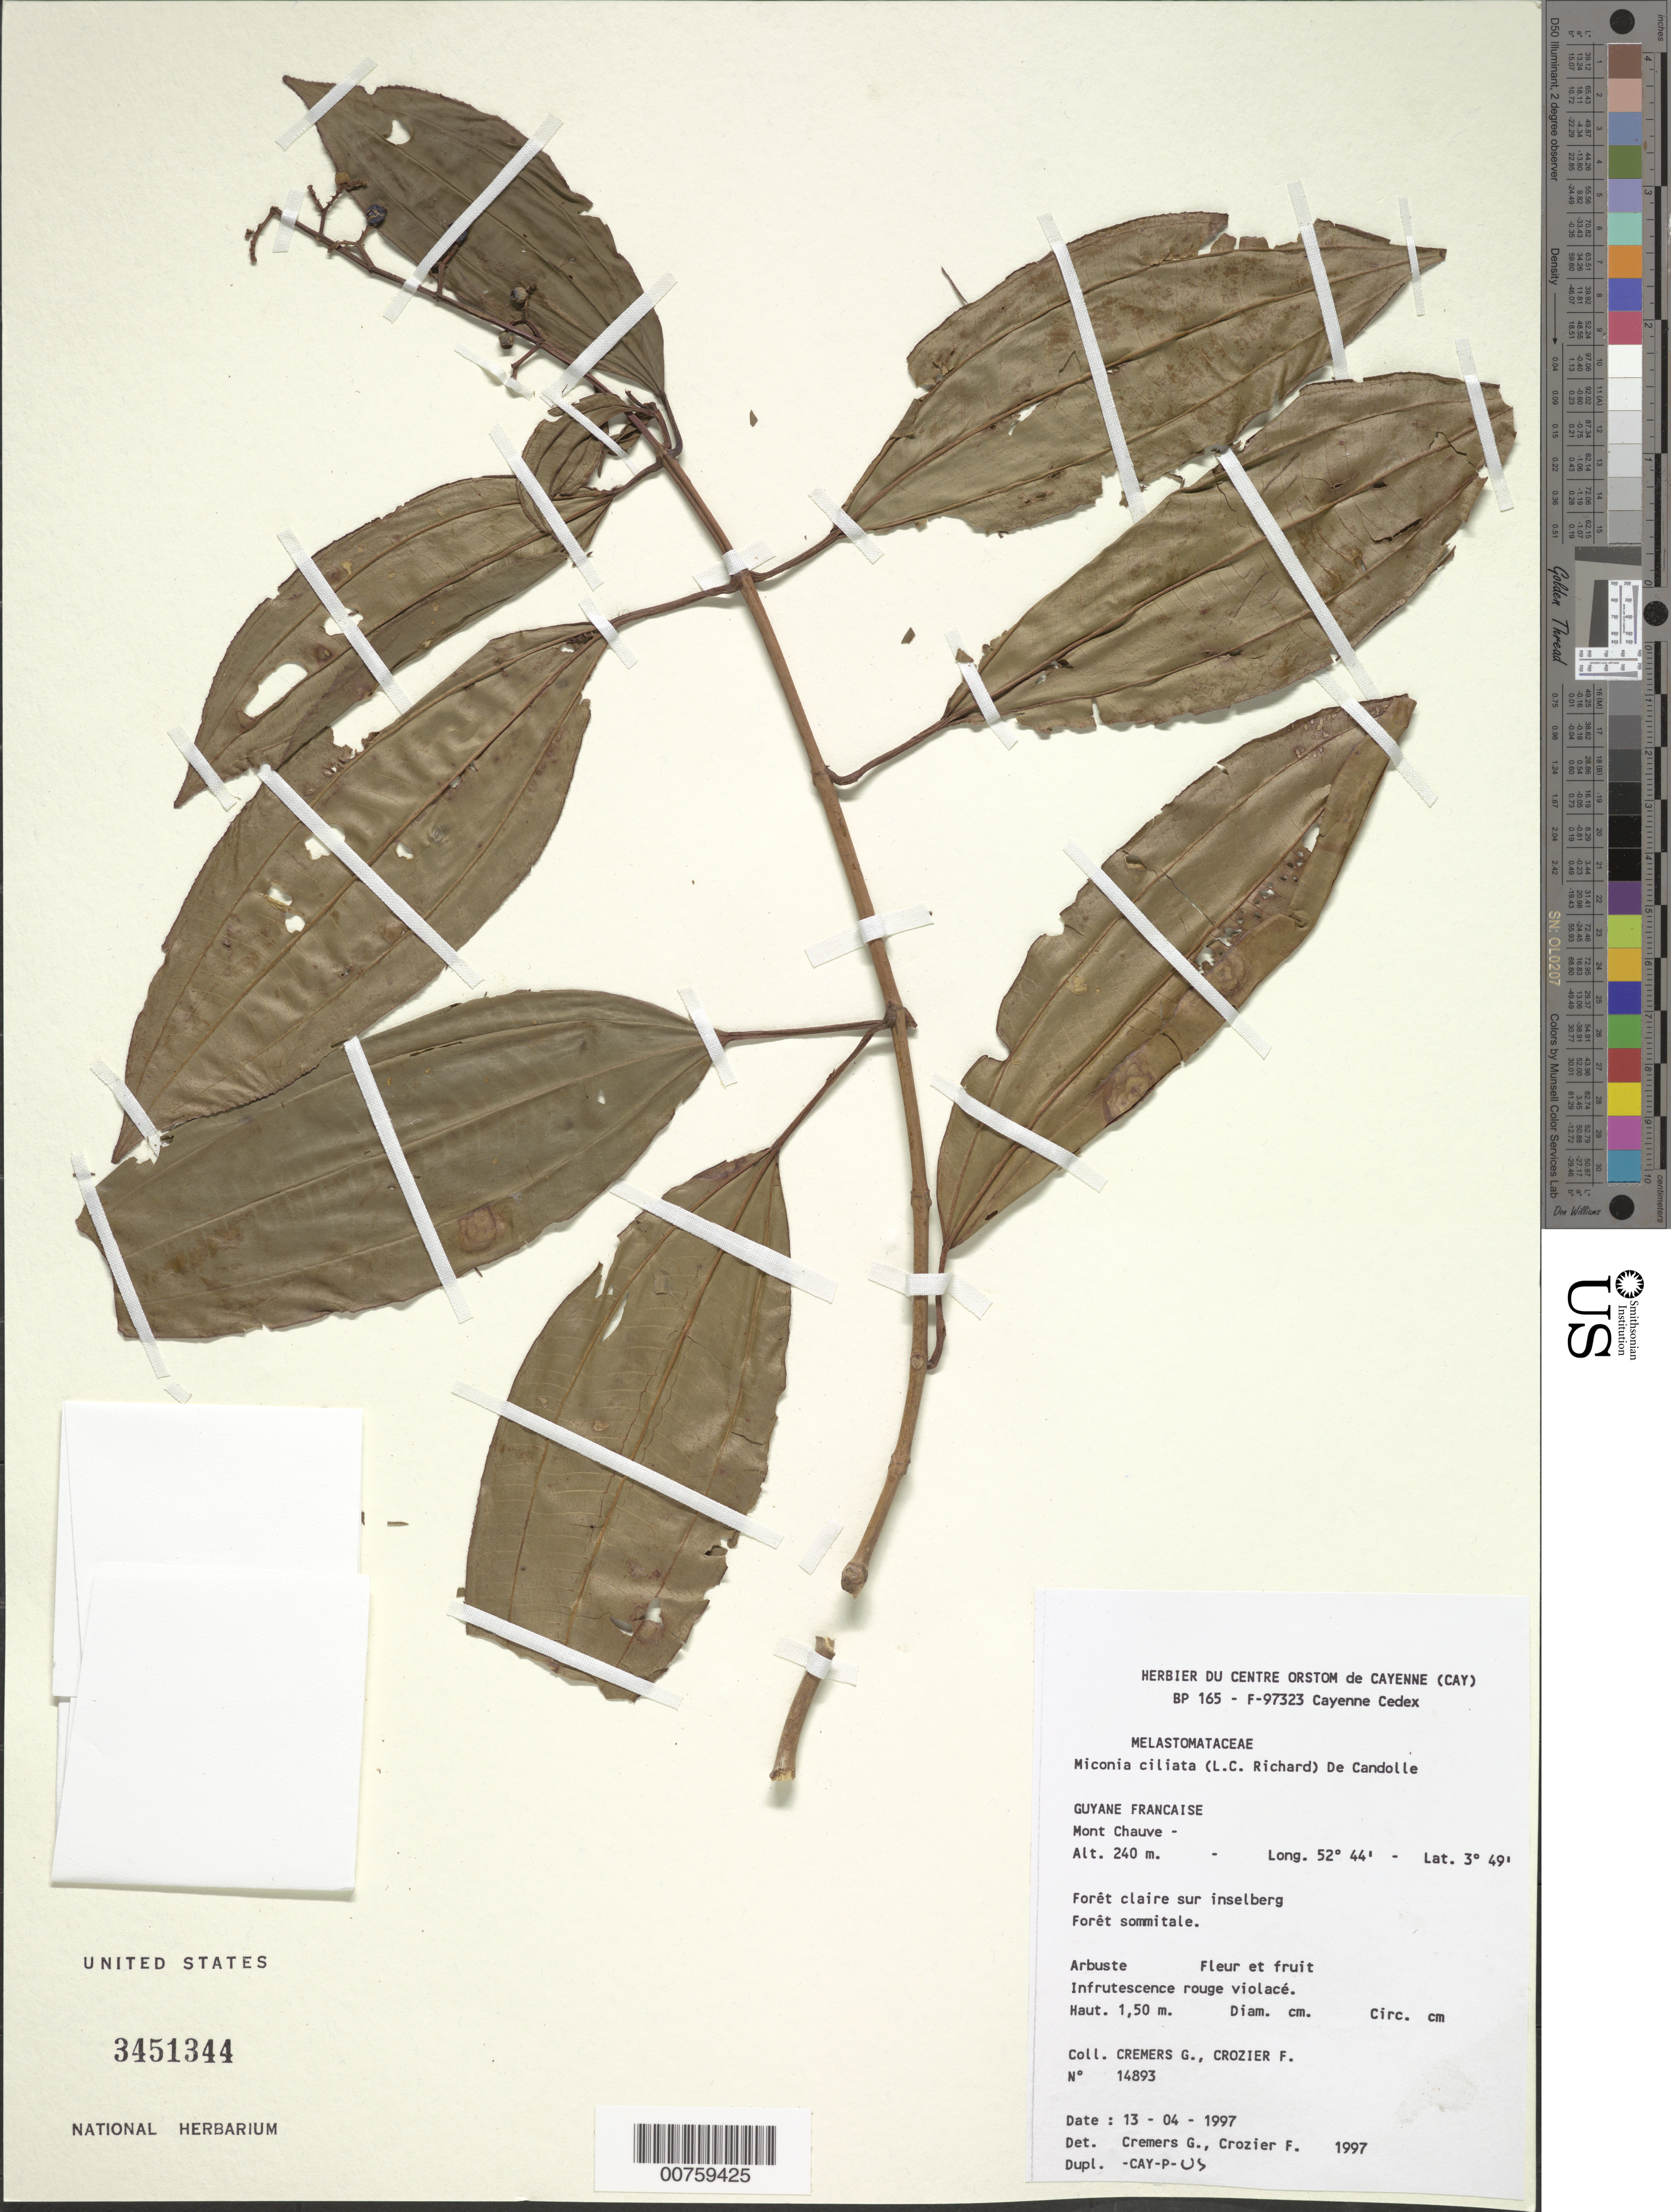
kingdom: Plantae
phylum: Tracheophyta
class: Magnoliopsida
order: Myrtales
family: Melastomataceae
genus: Miconia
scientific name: Miconia ciliata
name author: (Rich.) DC.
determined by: Michelangeli, F. A.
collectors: G. Cremers & F. Crozier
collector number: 14893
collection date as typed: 13-Apr-97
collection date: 1997-04-13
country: French Guiana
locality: Mont Chauve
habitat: Forêt claire sur inselberg; forêt sommitale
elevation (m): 240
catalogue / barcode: US 3451344